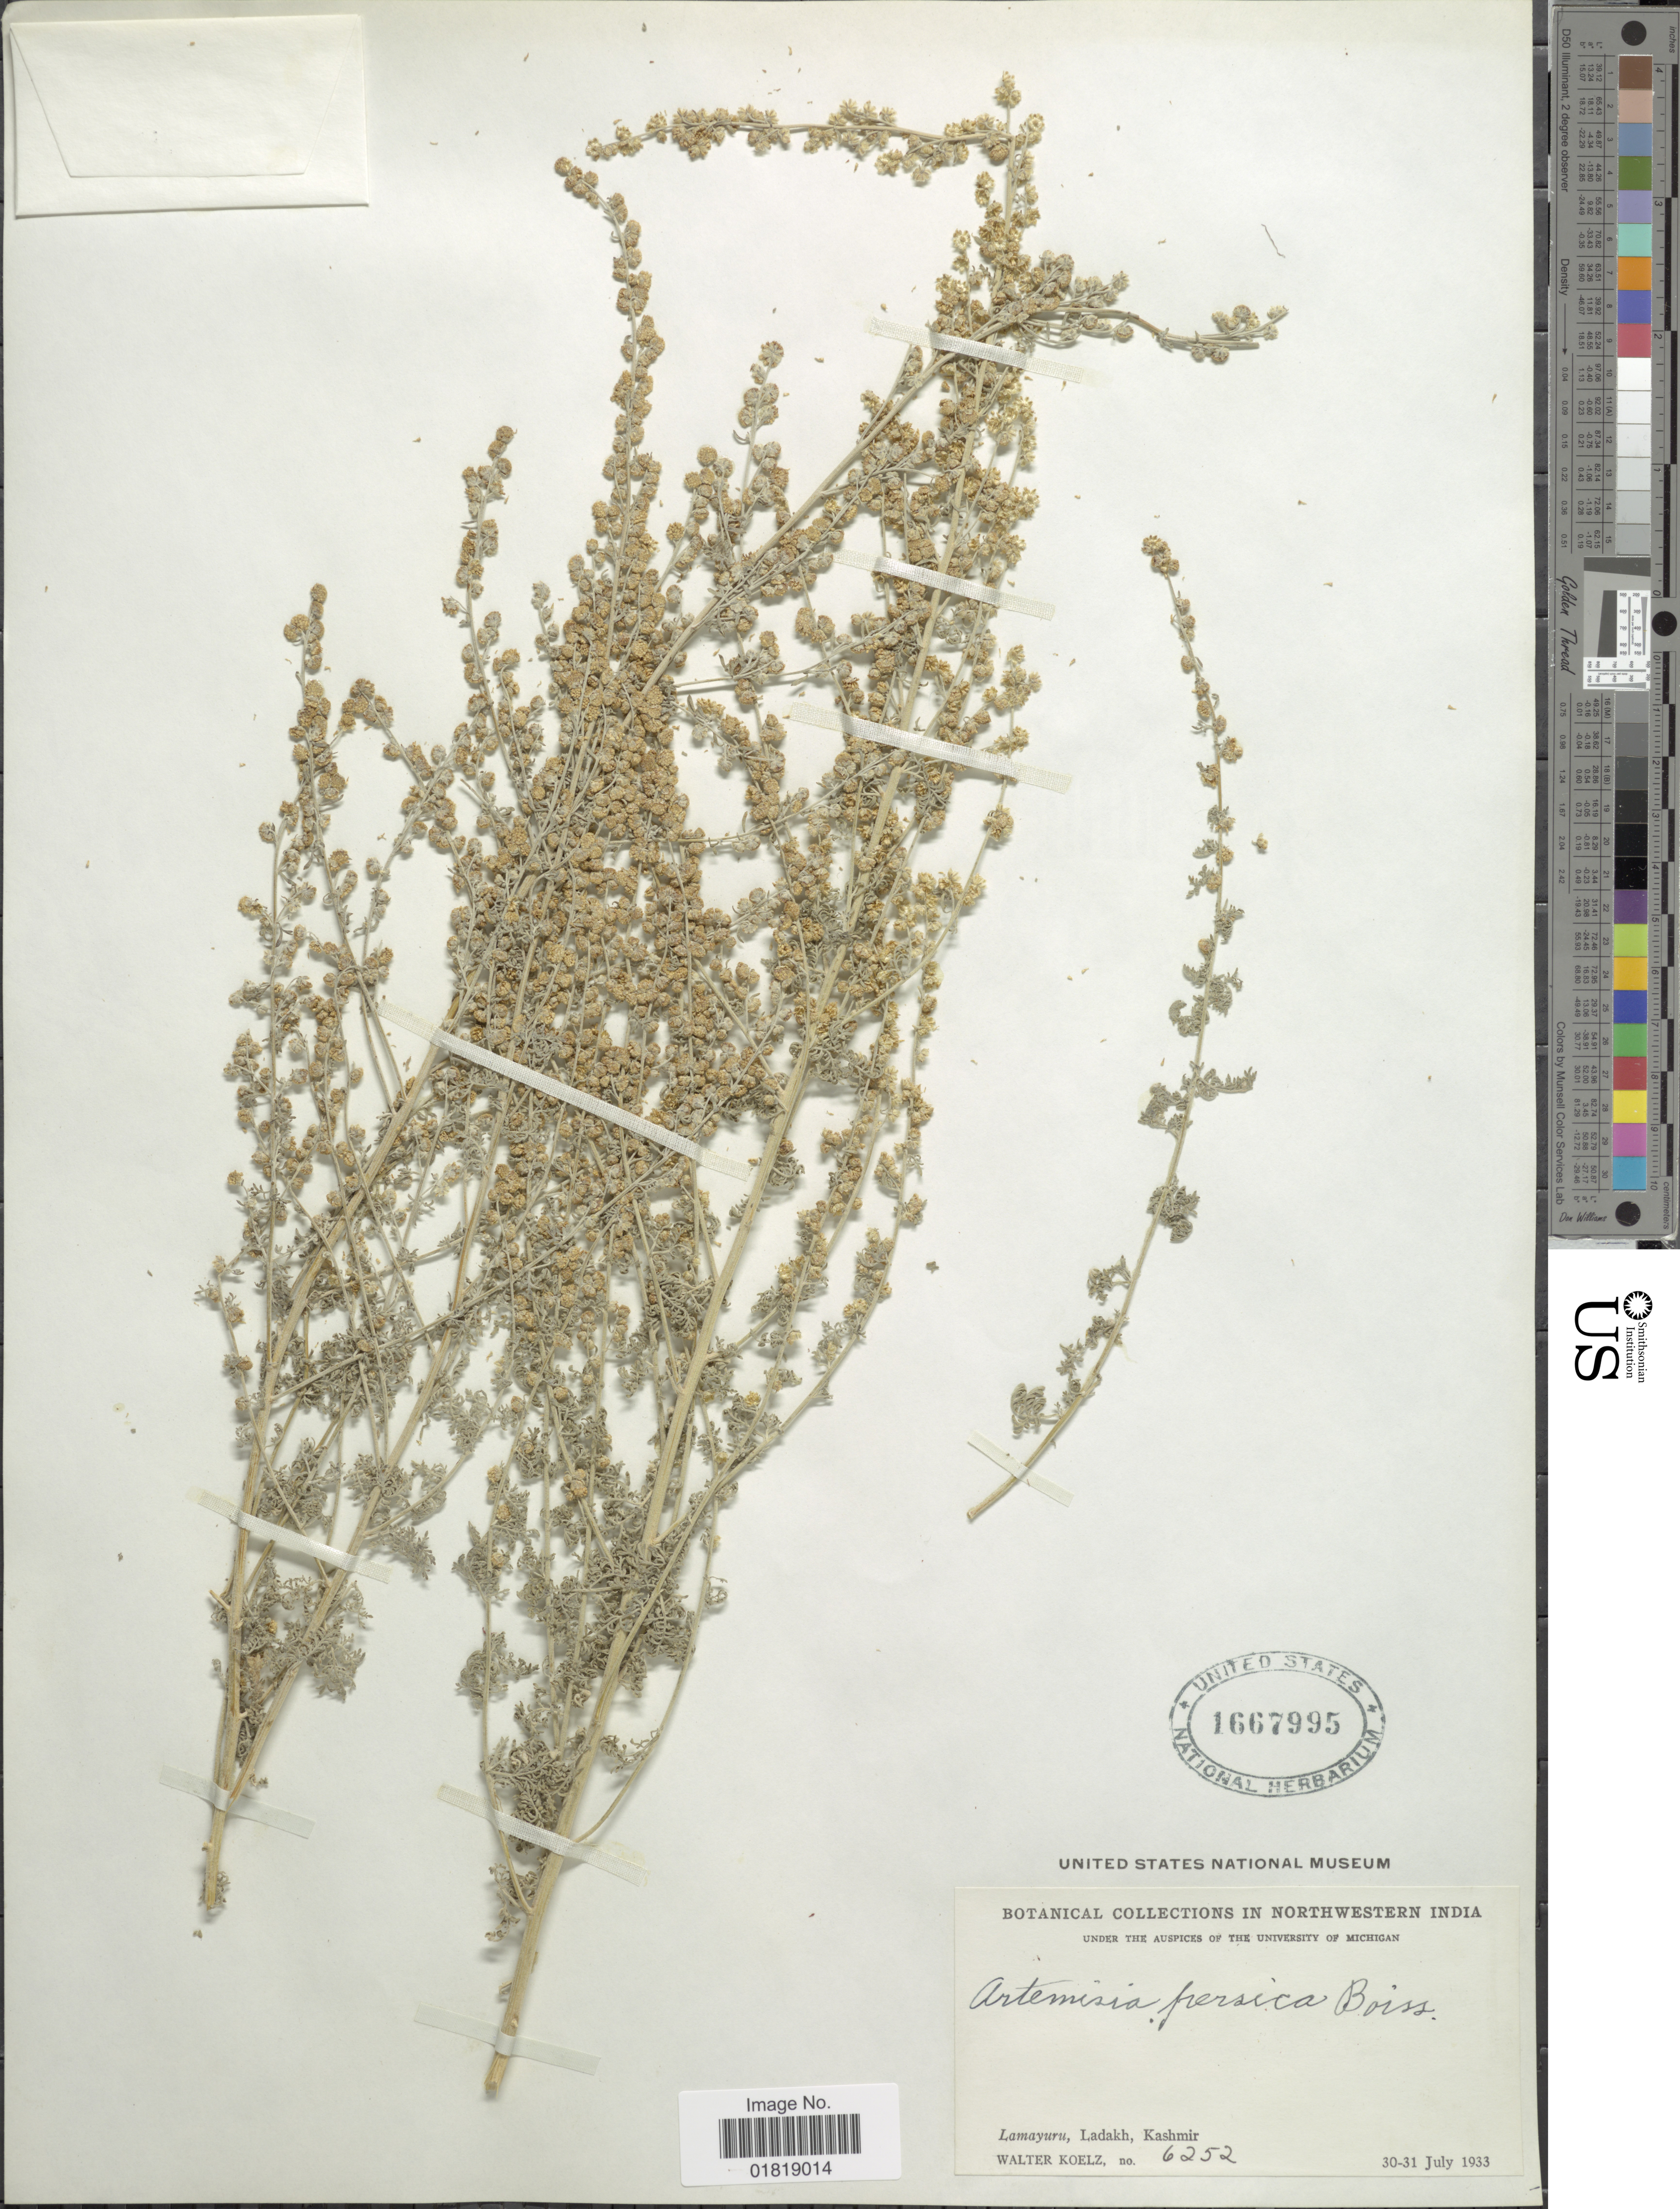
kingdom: Plantae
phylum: Tracheophyta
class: Magnoliopsida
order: Asterales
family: Asteraceae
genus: Artemisia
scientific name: Artemisia persica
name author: Boiss.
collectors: W. N. Koelz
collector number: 6252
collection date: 1933-07-30/1933-07-31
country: India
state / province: Jammu and Kashmir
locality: Northwestern India, Lamayuru, Ladakh, Kashmir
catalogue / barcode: US 1667995